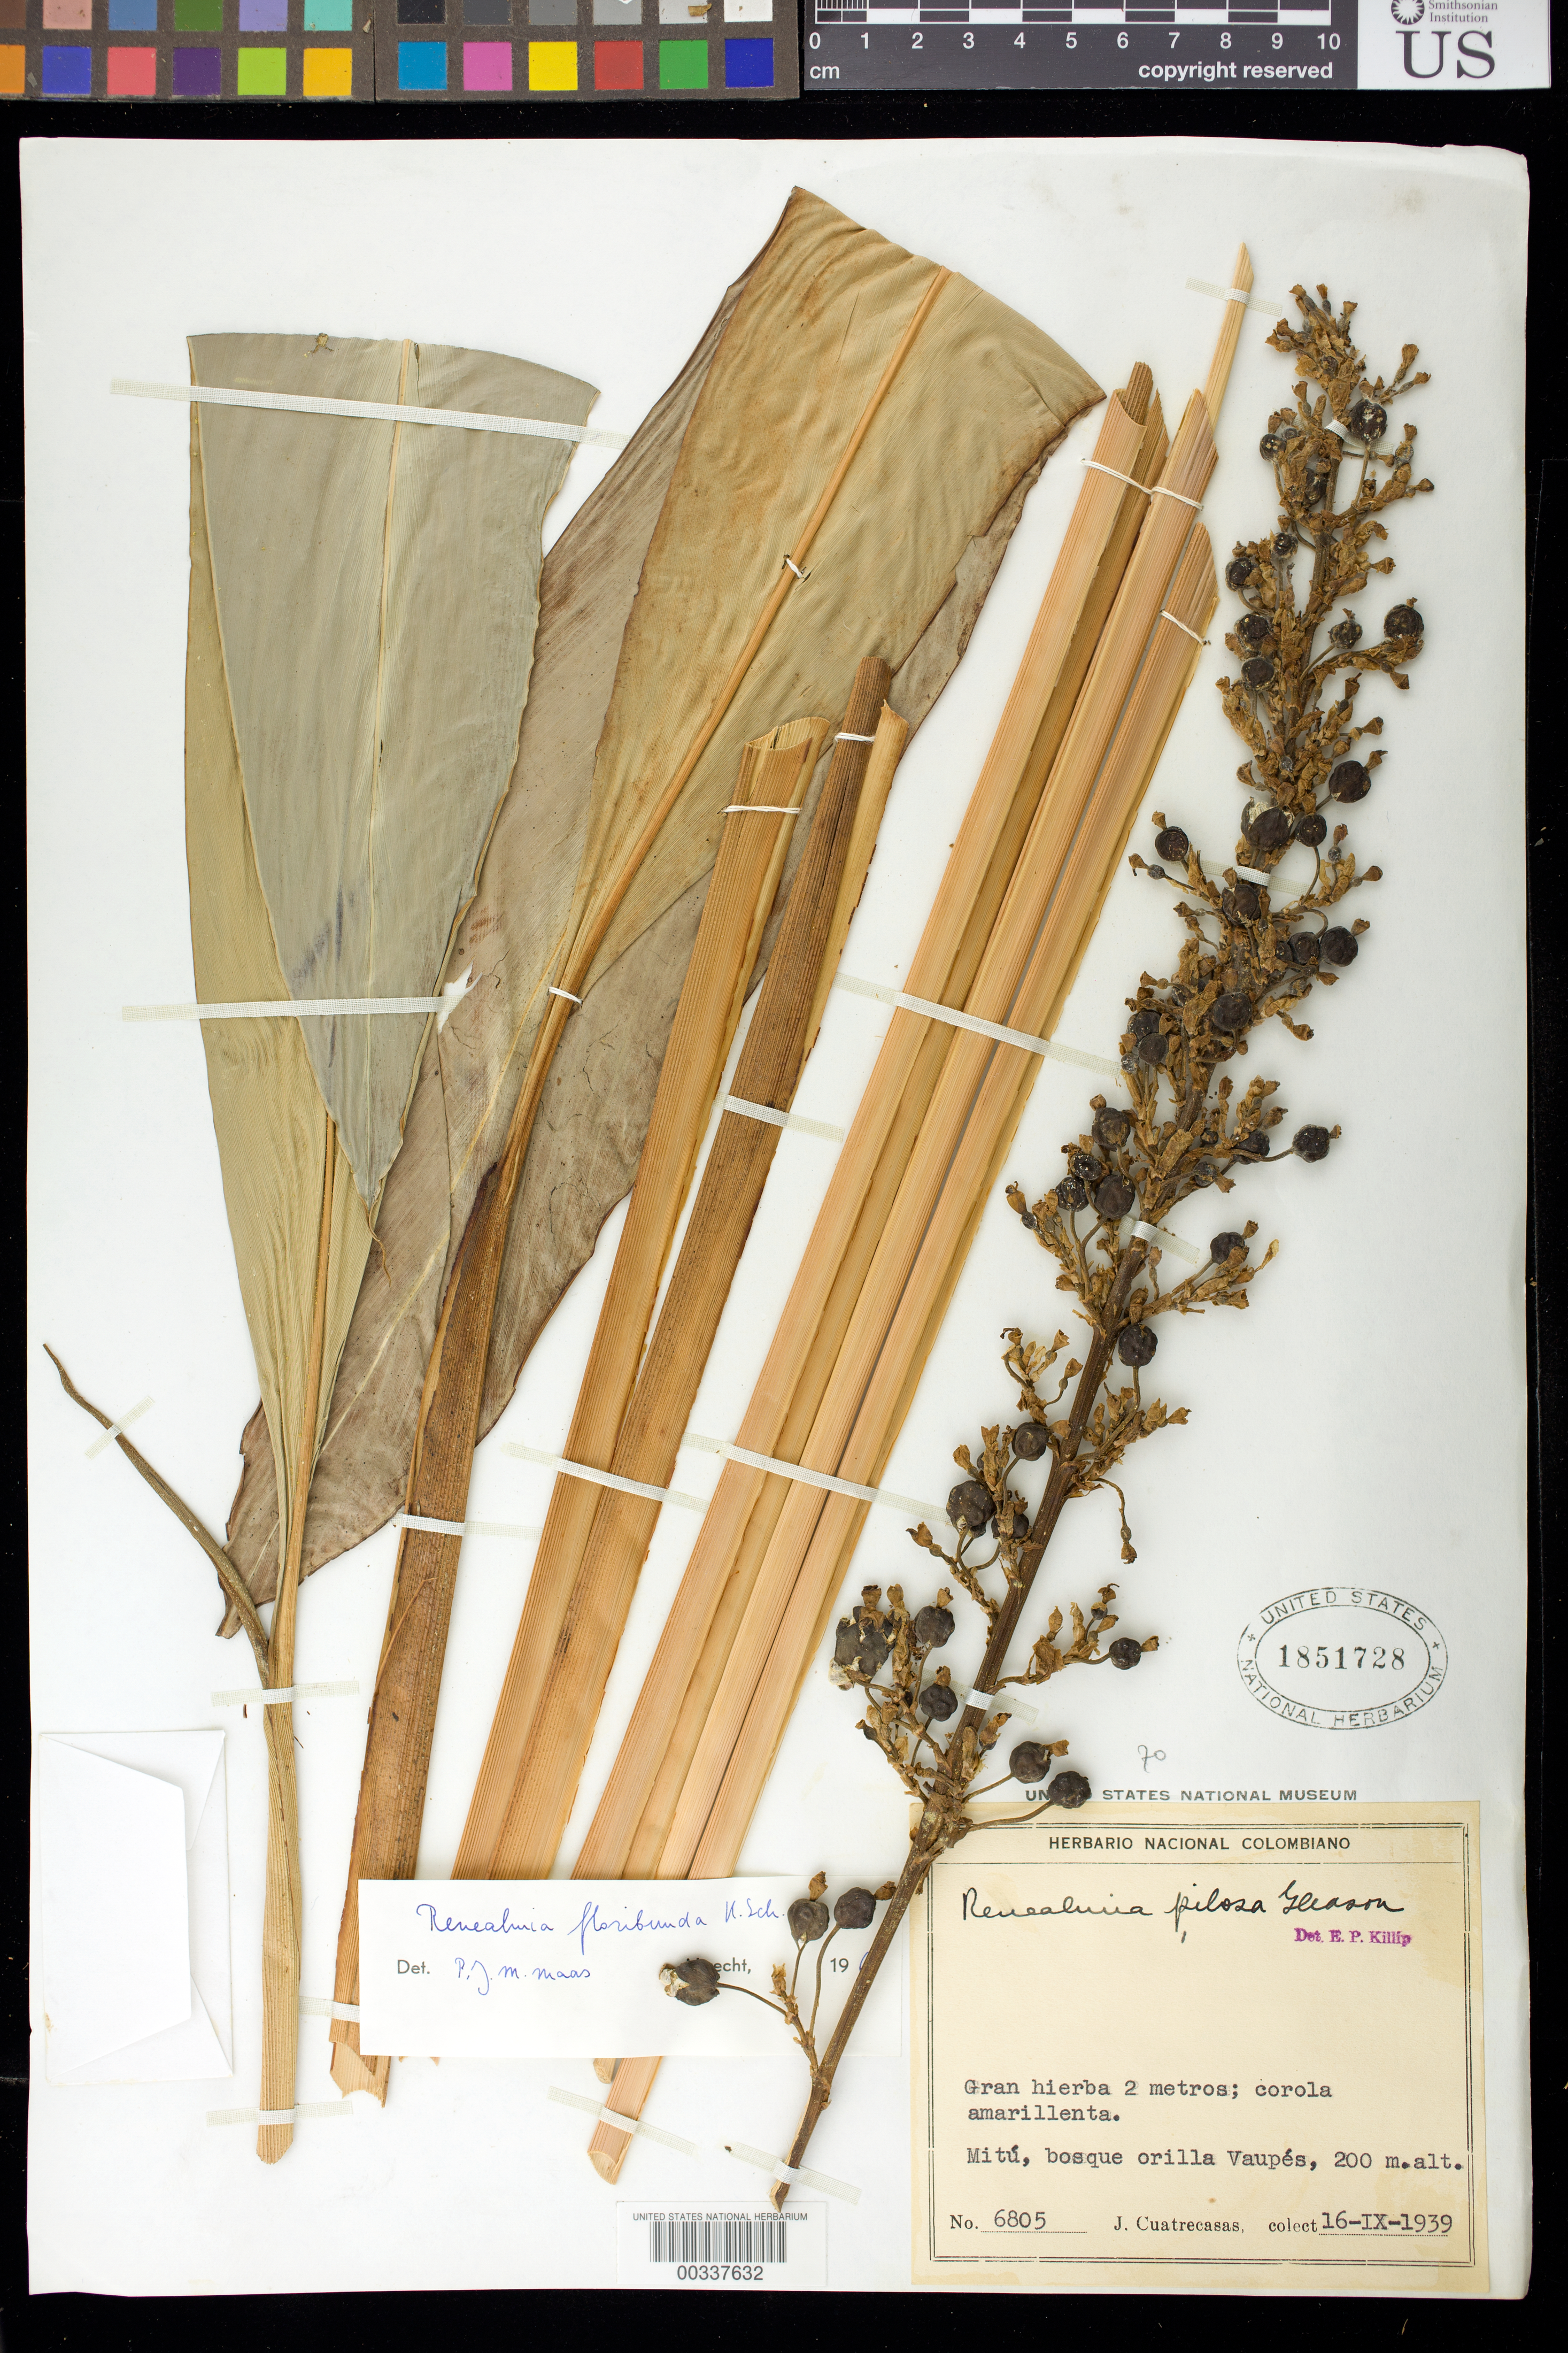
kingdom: Plantae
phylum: Tracheophyta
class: Liliopsida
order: Zingiberales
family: Zingiberaceae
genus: Renealmia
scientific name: Renealmia floribunda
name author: K. Schum.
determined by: Maas, Paul J. M.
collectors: J. Cuatrecasas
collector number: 6805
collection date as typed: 16 Sep 1939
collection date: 1939-09-16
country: Colombia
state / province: Vaupés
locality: Mitu, Bosque Orila Vaupes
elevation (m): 200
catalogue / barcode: US 1851728